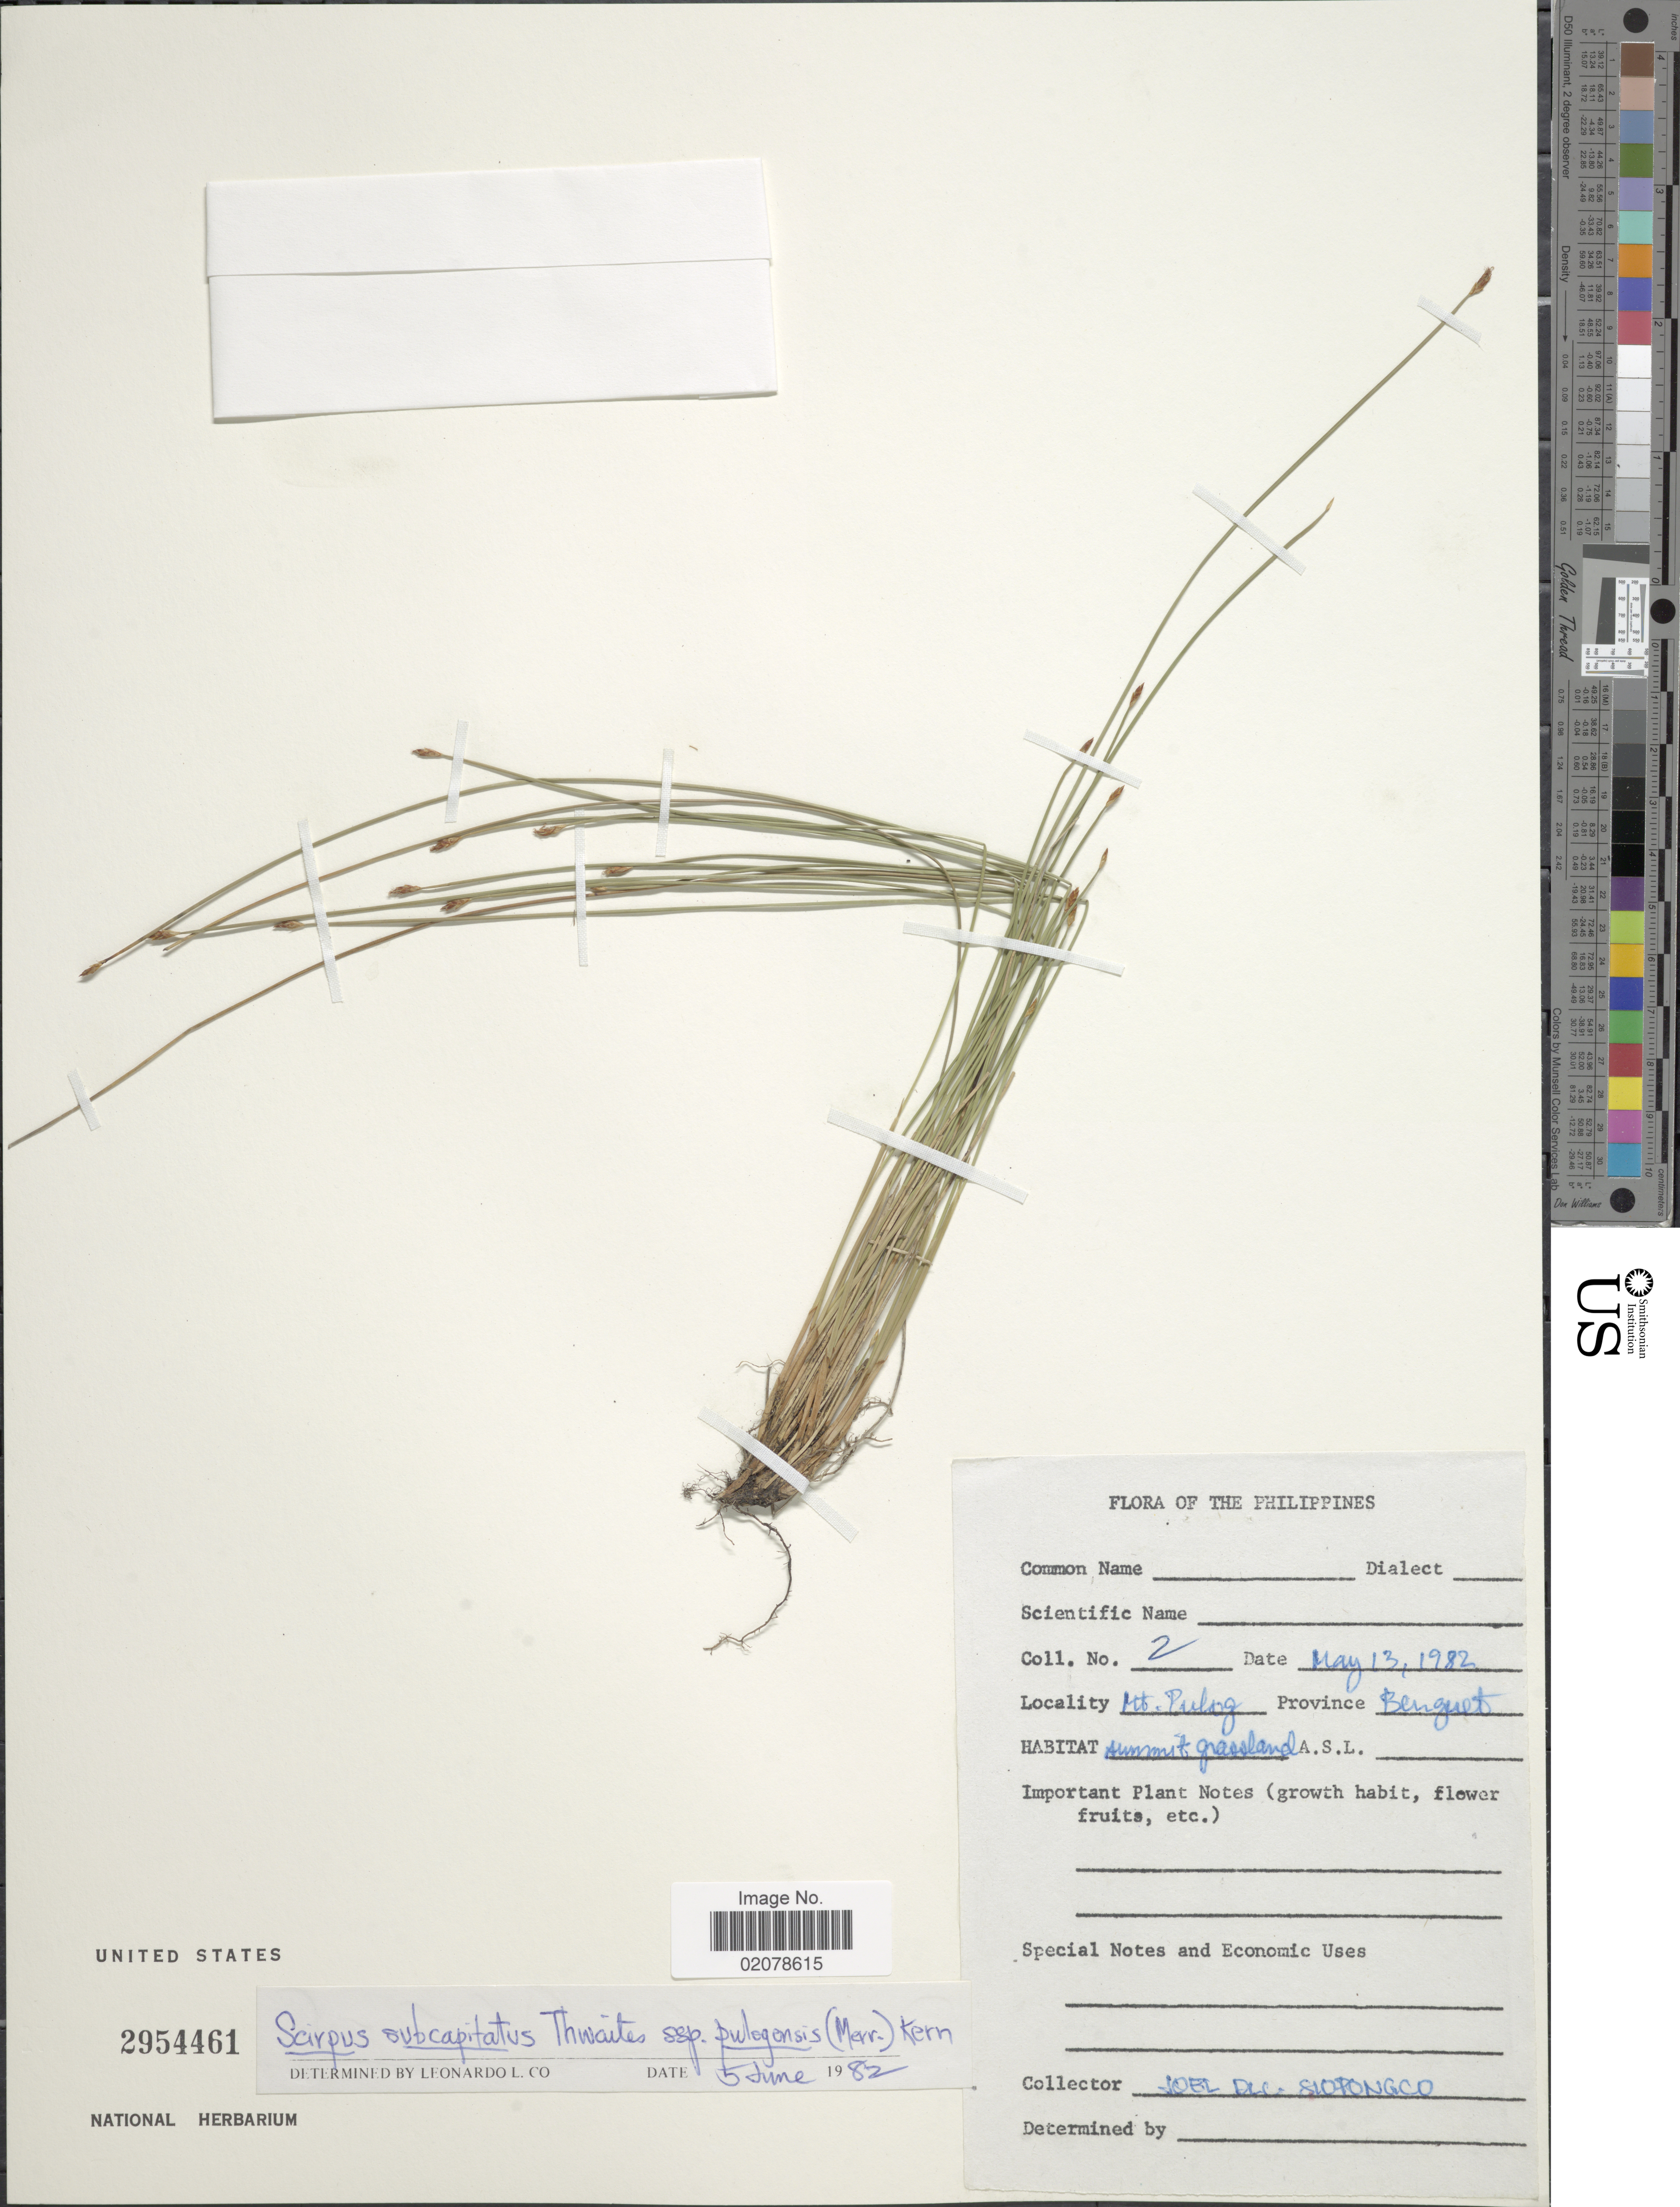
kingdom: Plantae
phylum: Tracheophyta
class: Liliopsida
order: Poales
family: Cyperaceae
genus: Trichophorum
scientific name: Trichophorum subcapitatum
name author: (Thwaites & Hook.) D.A. Simpson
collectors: J. Siopongco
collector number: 2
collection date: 1982-05-13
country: Philippines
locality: Mt. Pulog. Province Benguet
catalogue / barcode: US 2954461